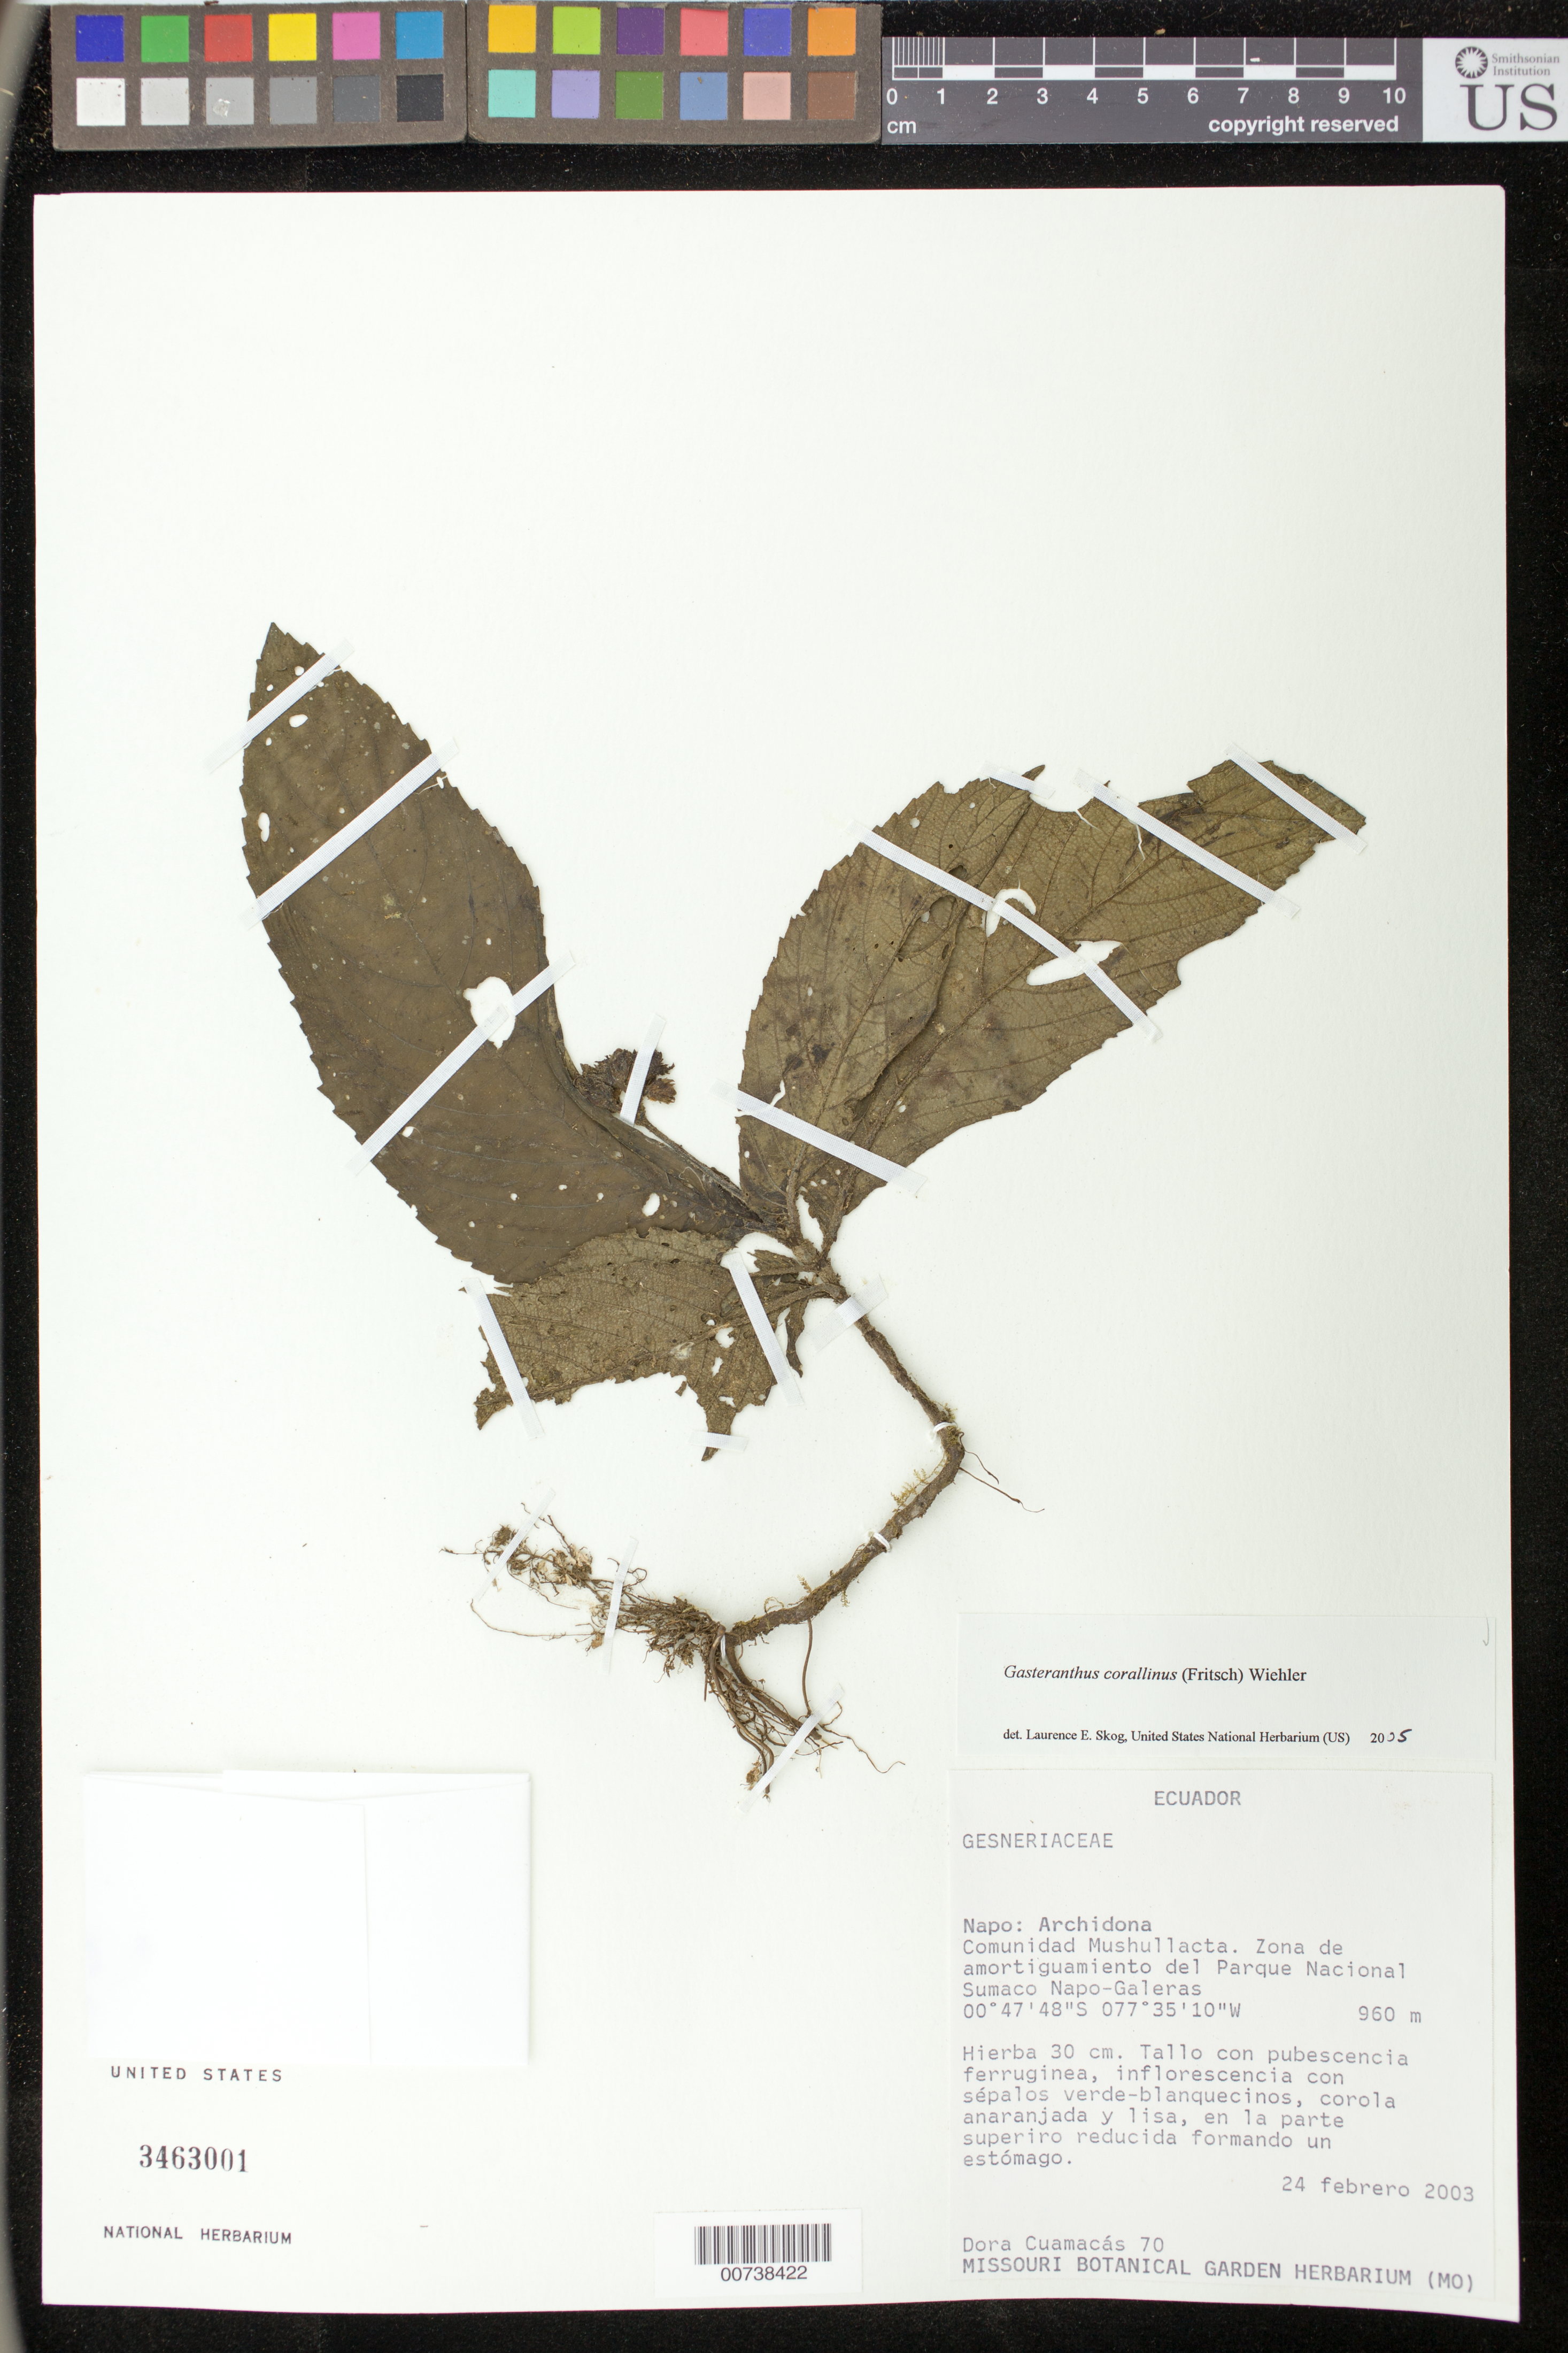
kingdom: Plantae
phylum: Tracheophyta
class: Magnoliopsida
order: Lamiales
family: Gesneriaceae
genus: Gasteranthus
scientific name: Gasteranthus corallinus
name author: (Fritsch) Wiehler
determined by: Skog, Laurence E.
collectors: D. Cuamacás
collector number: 70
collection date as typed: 24 Feb 2003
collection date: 2003-02-24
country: Ecuador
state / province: Napo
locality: Archidona. Comunidad Mushullacta. Zona de amortiguamiento del Parque Nacional Sumaco Napo-Galeras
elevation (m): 960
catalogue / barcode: US 3463001